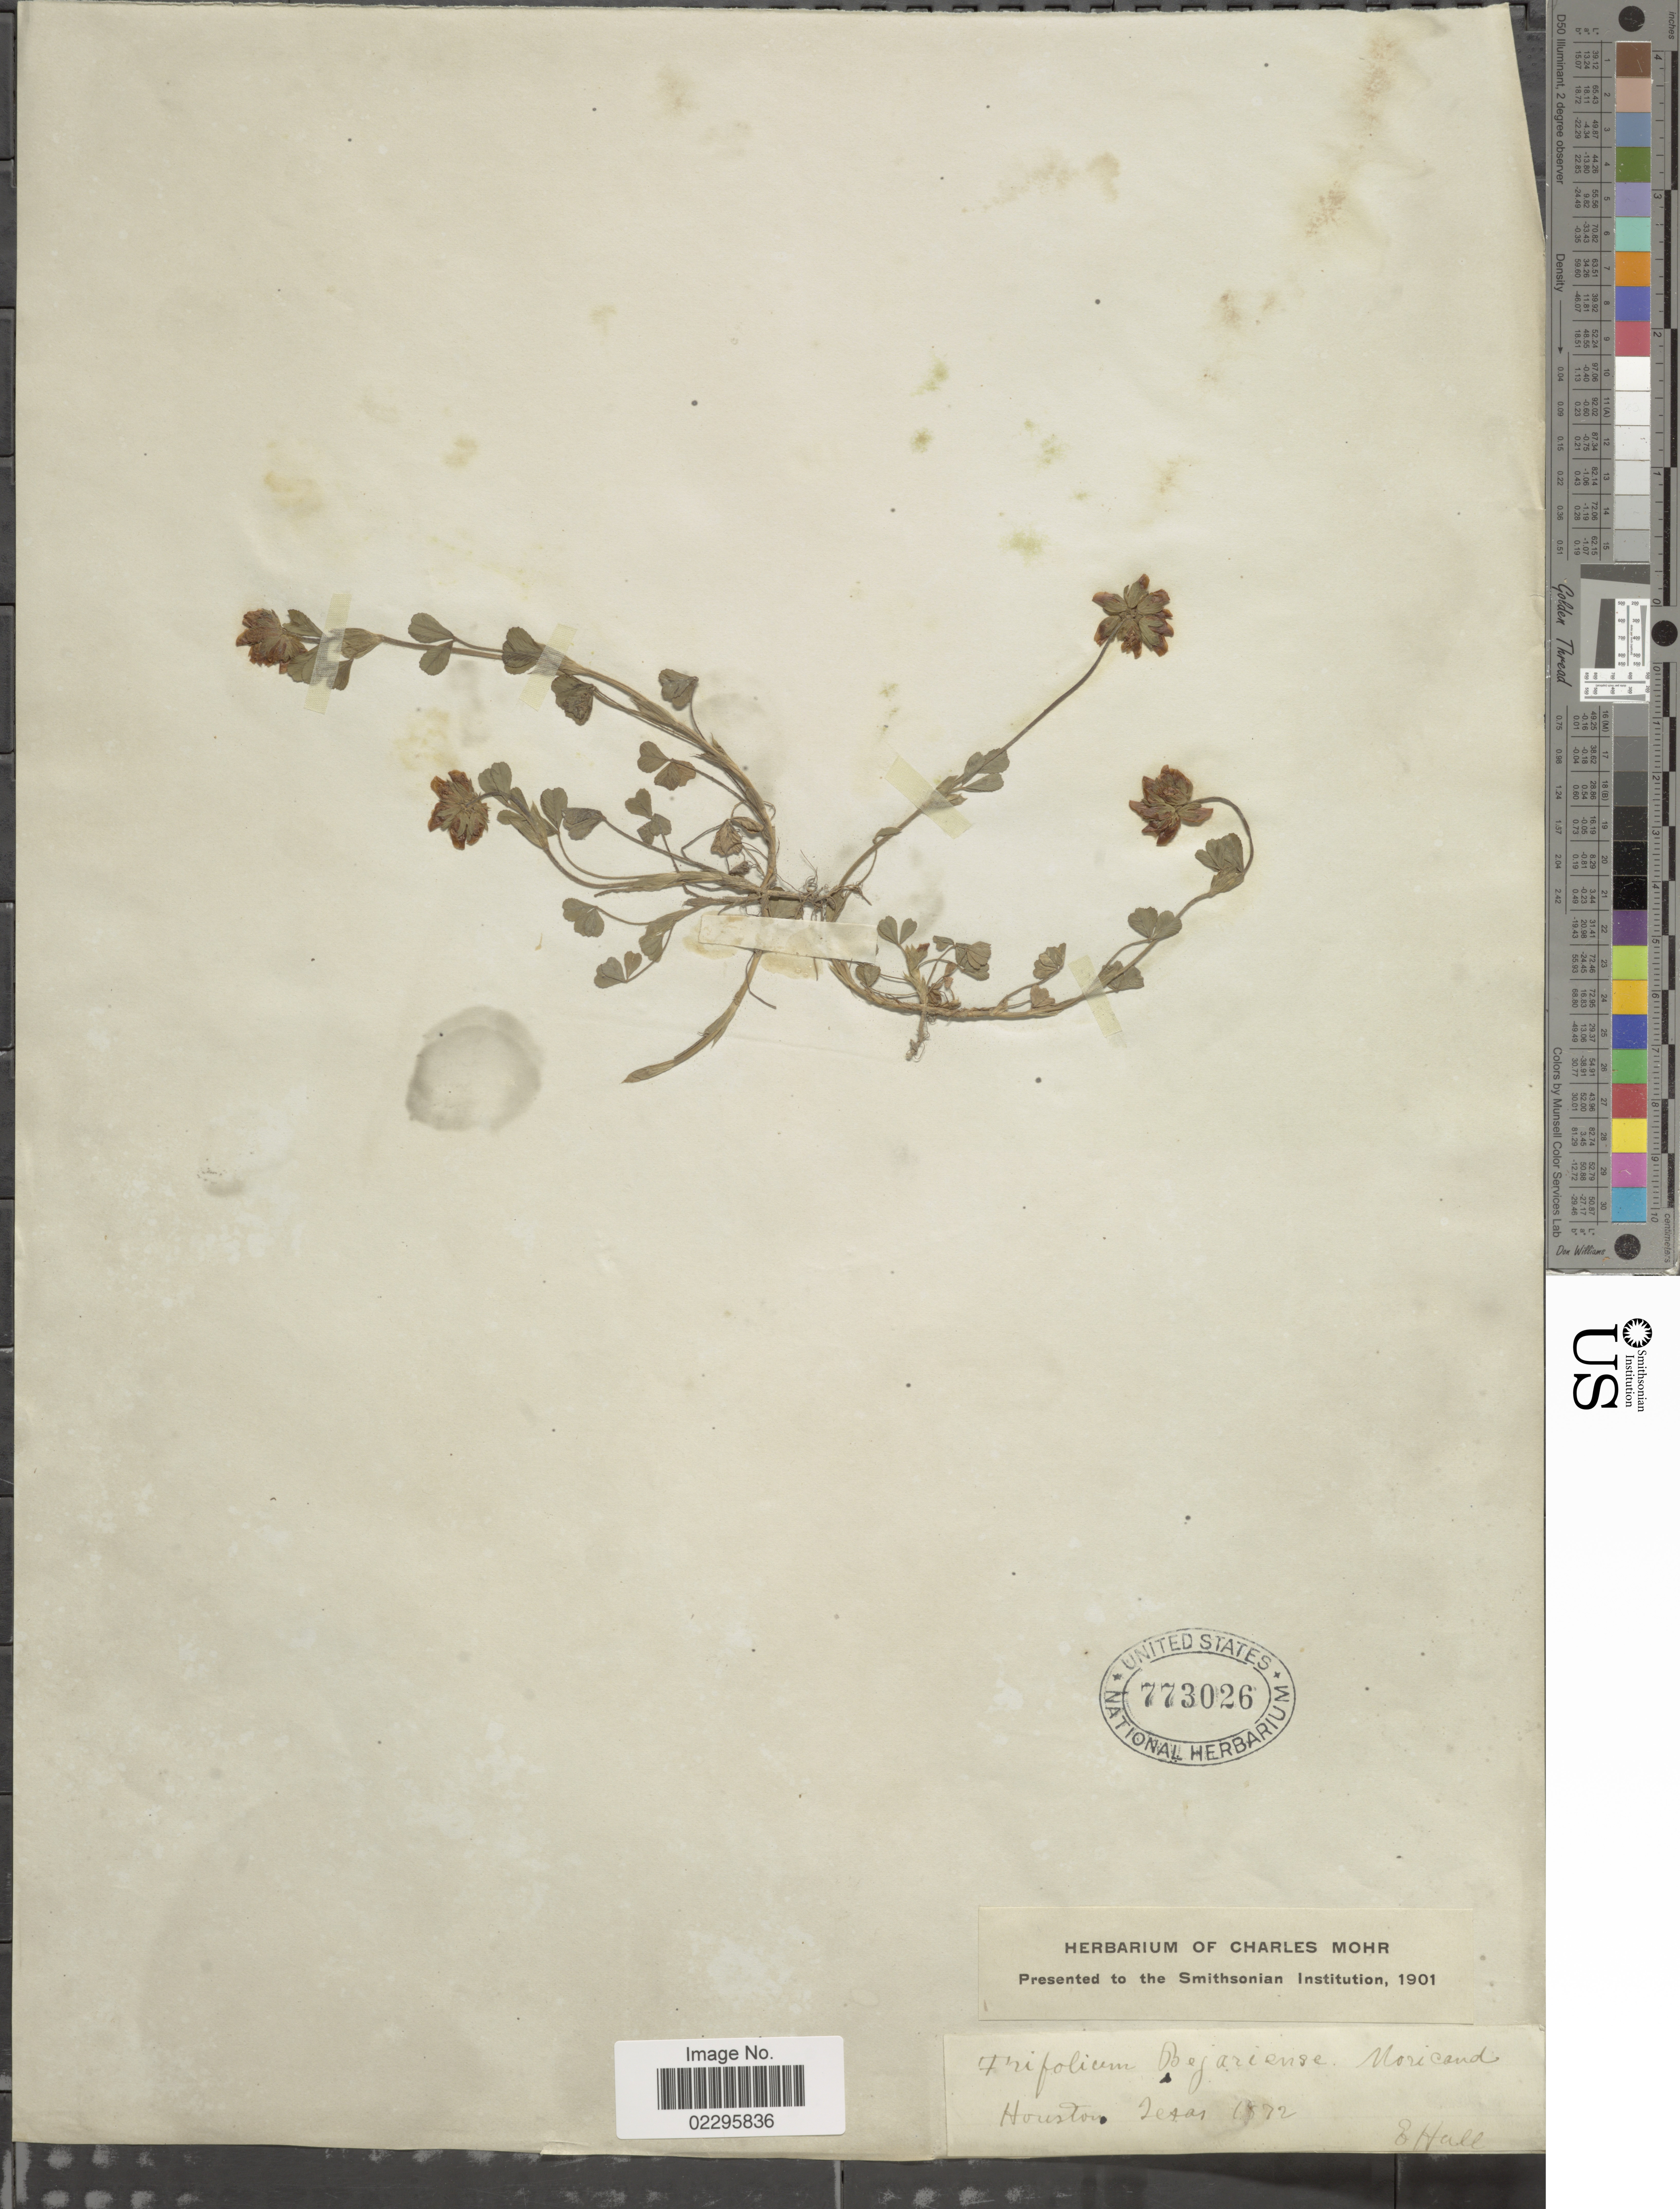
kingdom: Plantae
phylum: Tracheophyta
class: Magnoliopsida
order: Fabales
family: Fabaceae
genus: Trifolium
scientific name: Trifolium bejariense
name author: Moric.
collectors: E. Hall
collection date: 1872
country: United States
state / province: Texas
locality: Houston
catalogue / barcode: US 773026